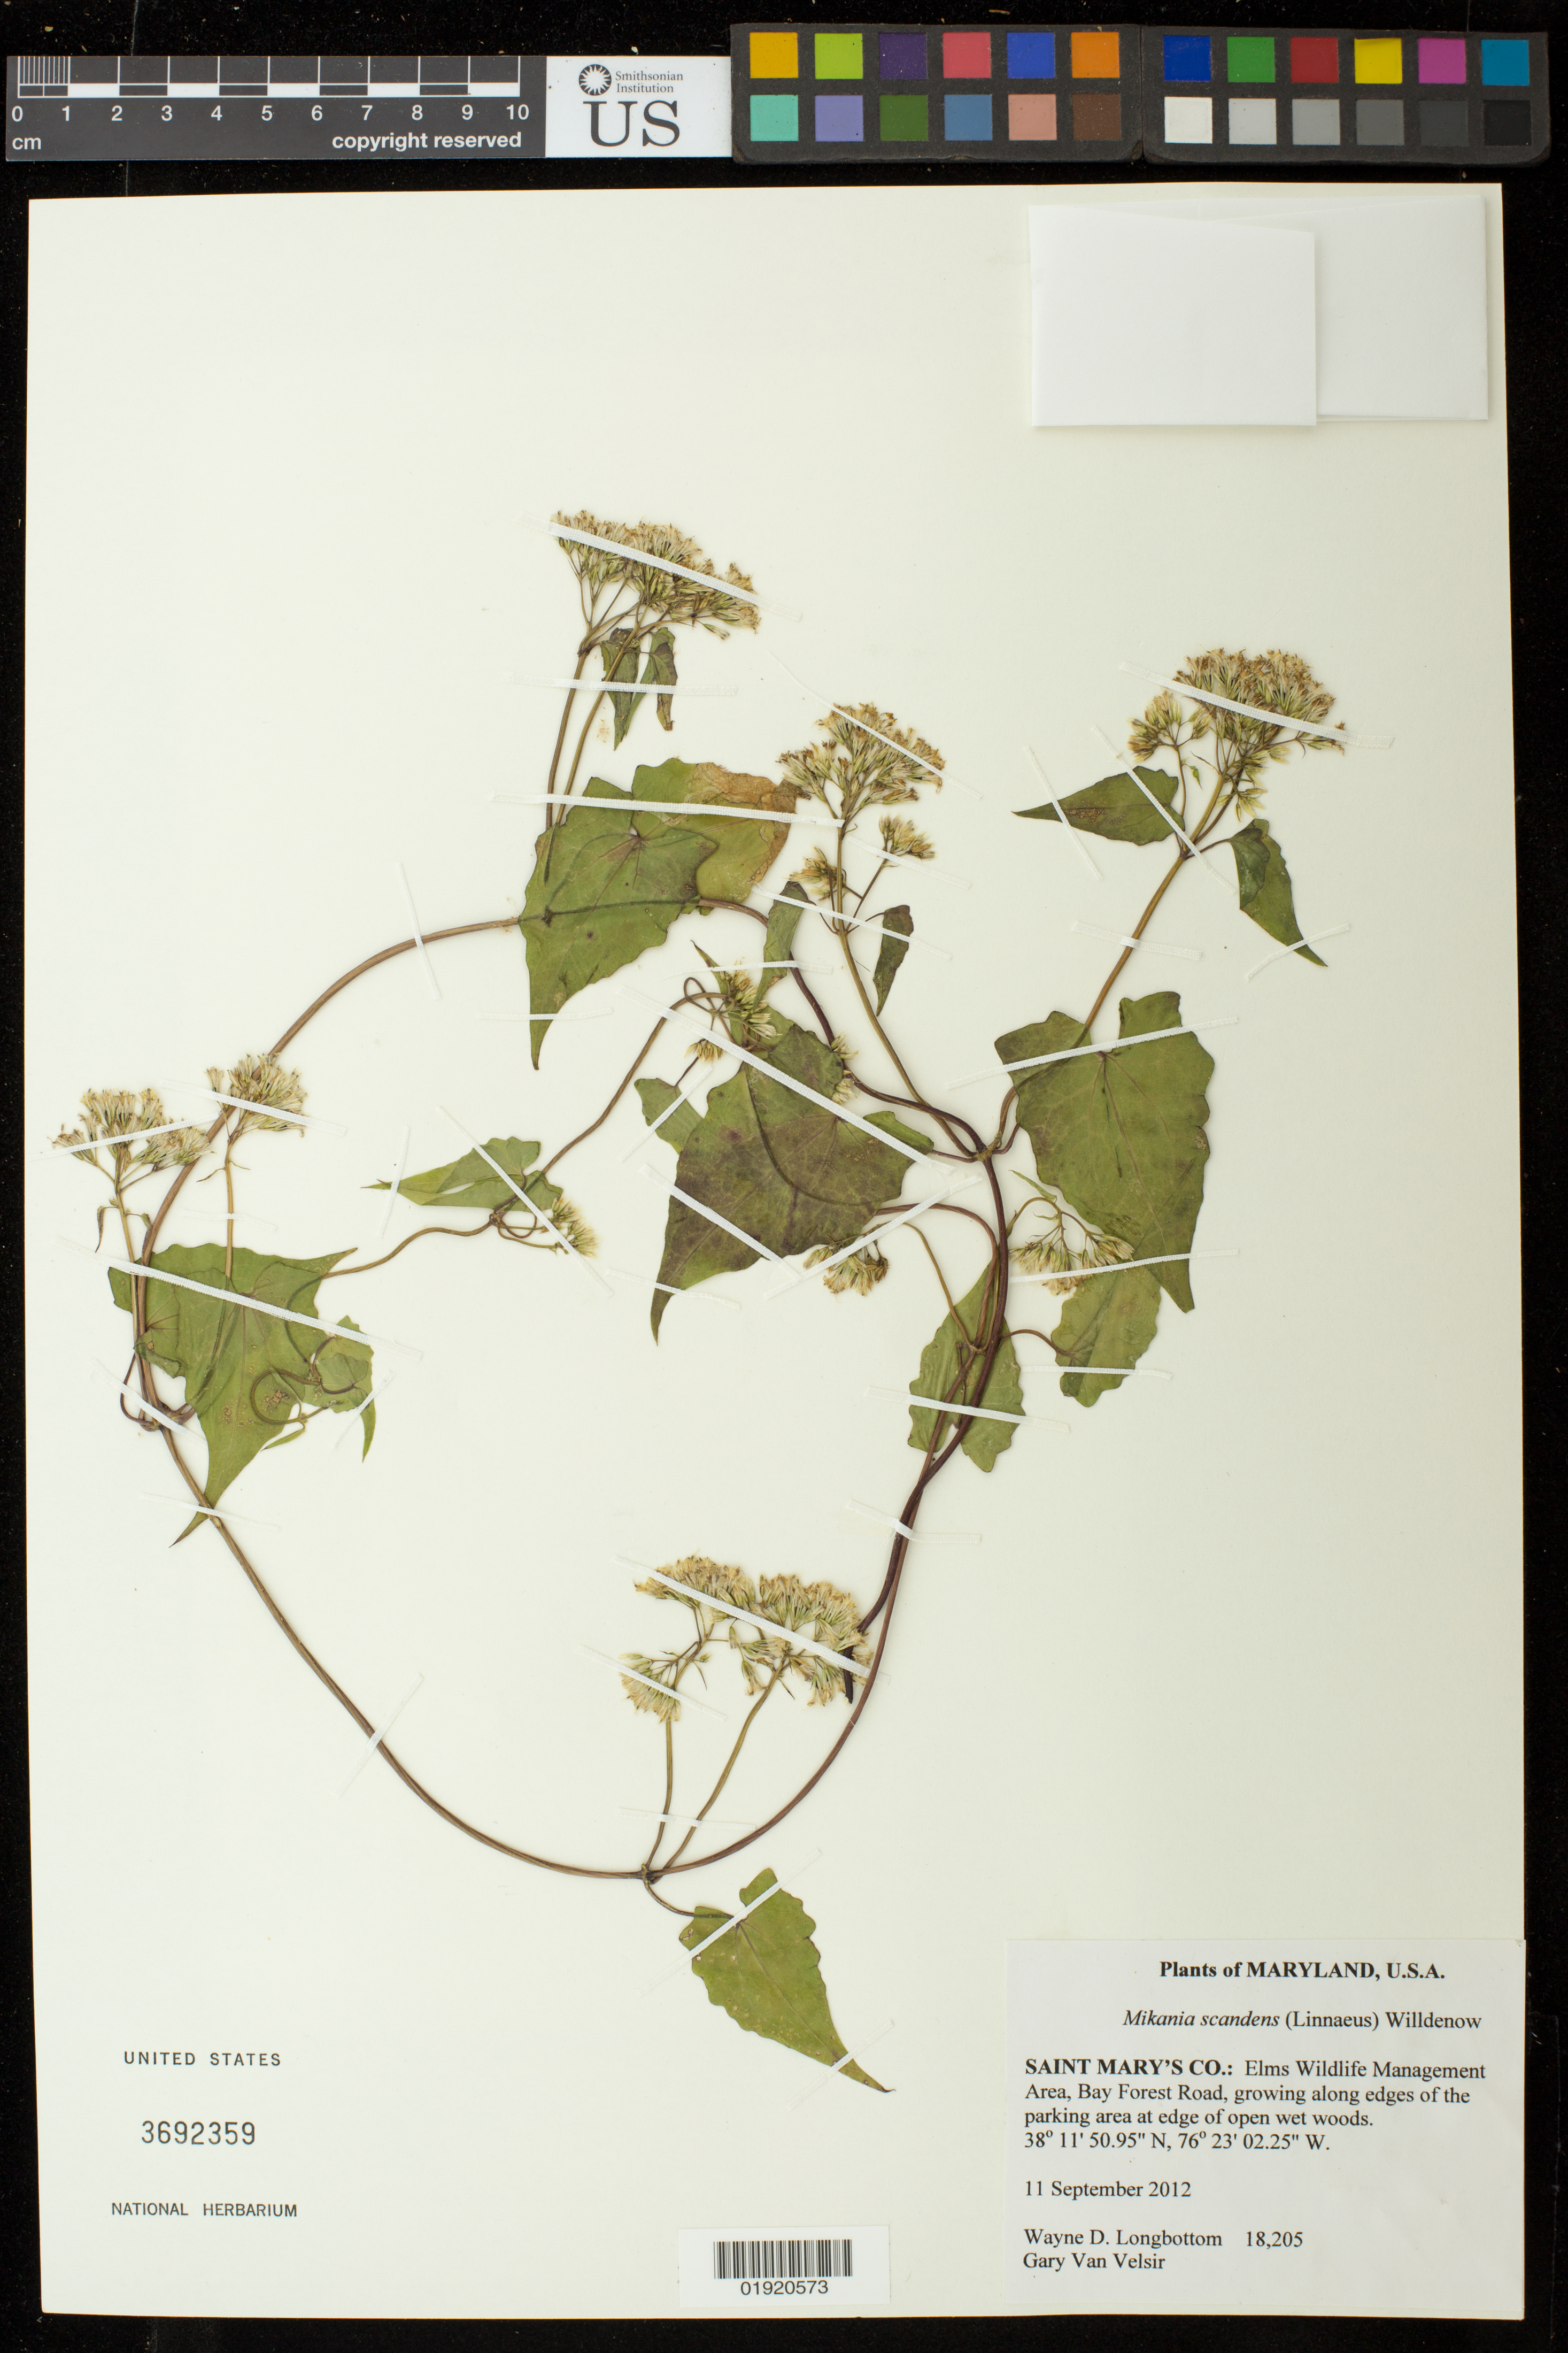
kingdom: Plantae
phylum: Tracheophyta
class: Magnoliopsida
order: Asterales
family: Asteraceae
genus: Mikania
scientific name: Mikania scandens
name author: (L.) Willd.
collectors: W. D. Longbottom & G. Van Velsir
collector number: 18205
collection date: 2012-09-11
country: United States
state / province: Maryland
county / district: St. Mary's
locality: Maryland. Saint Mary's Co.: Elms Wildlife Management Area.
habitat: Bay Forest Road, growing along edges of the parking area at edge of open wet woods.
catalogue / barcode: US 3692359